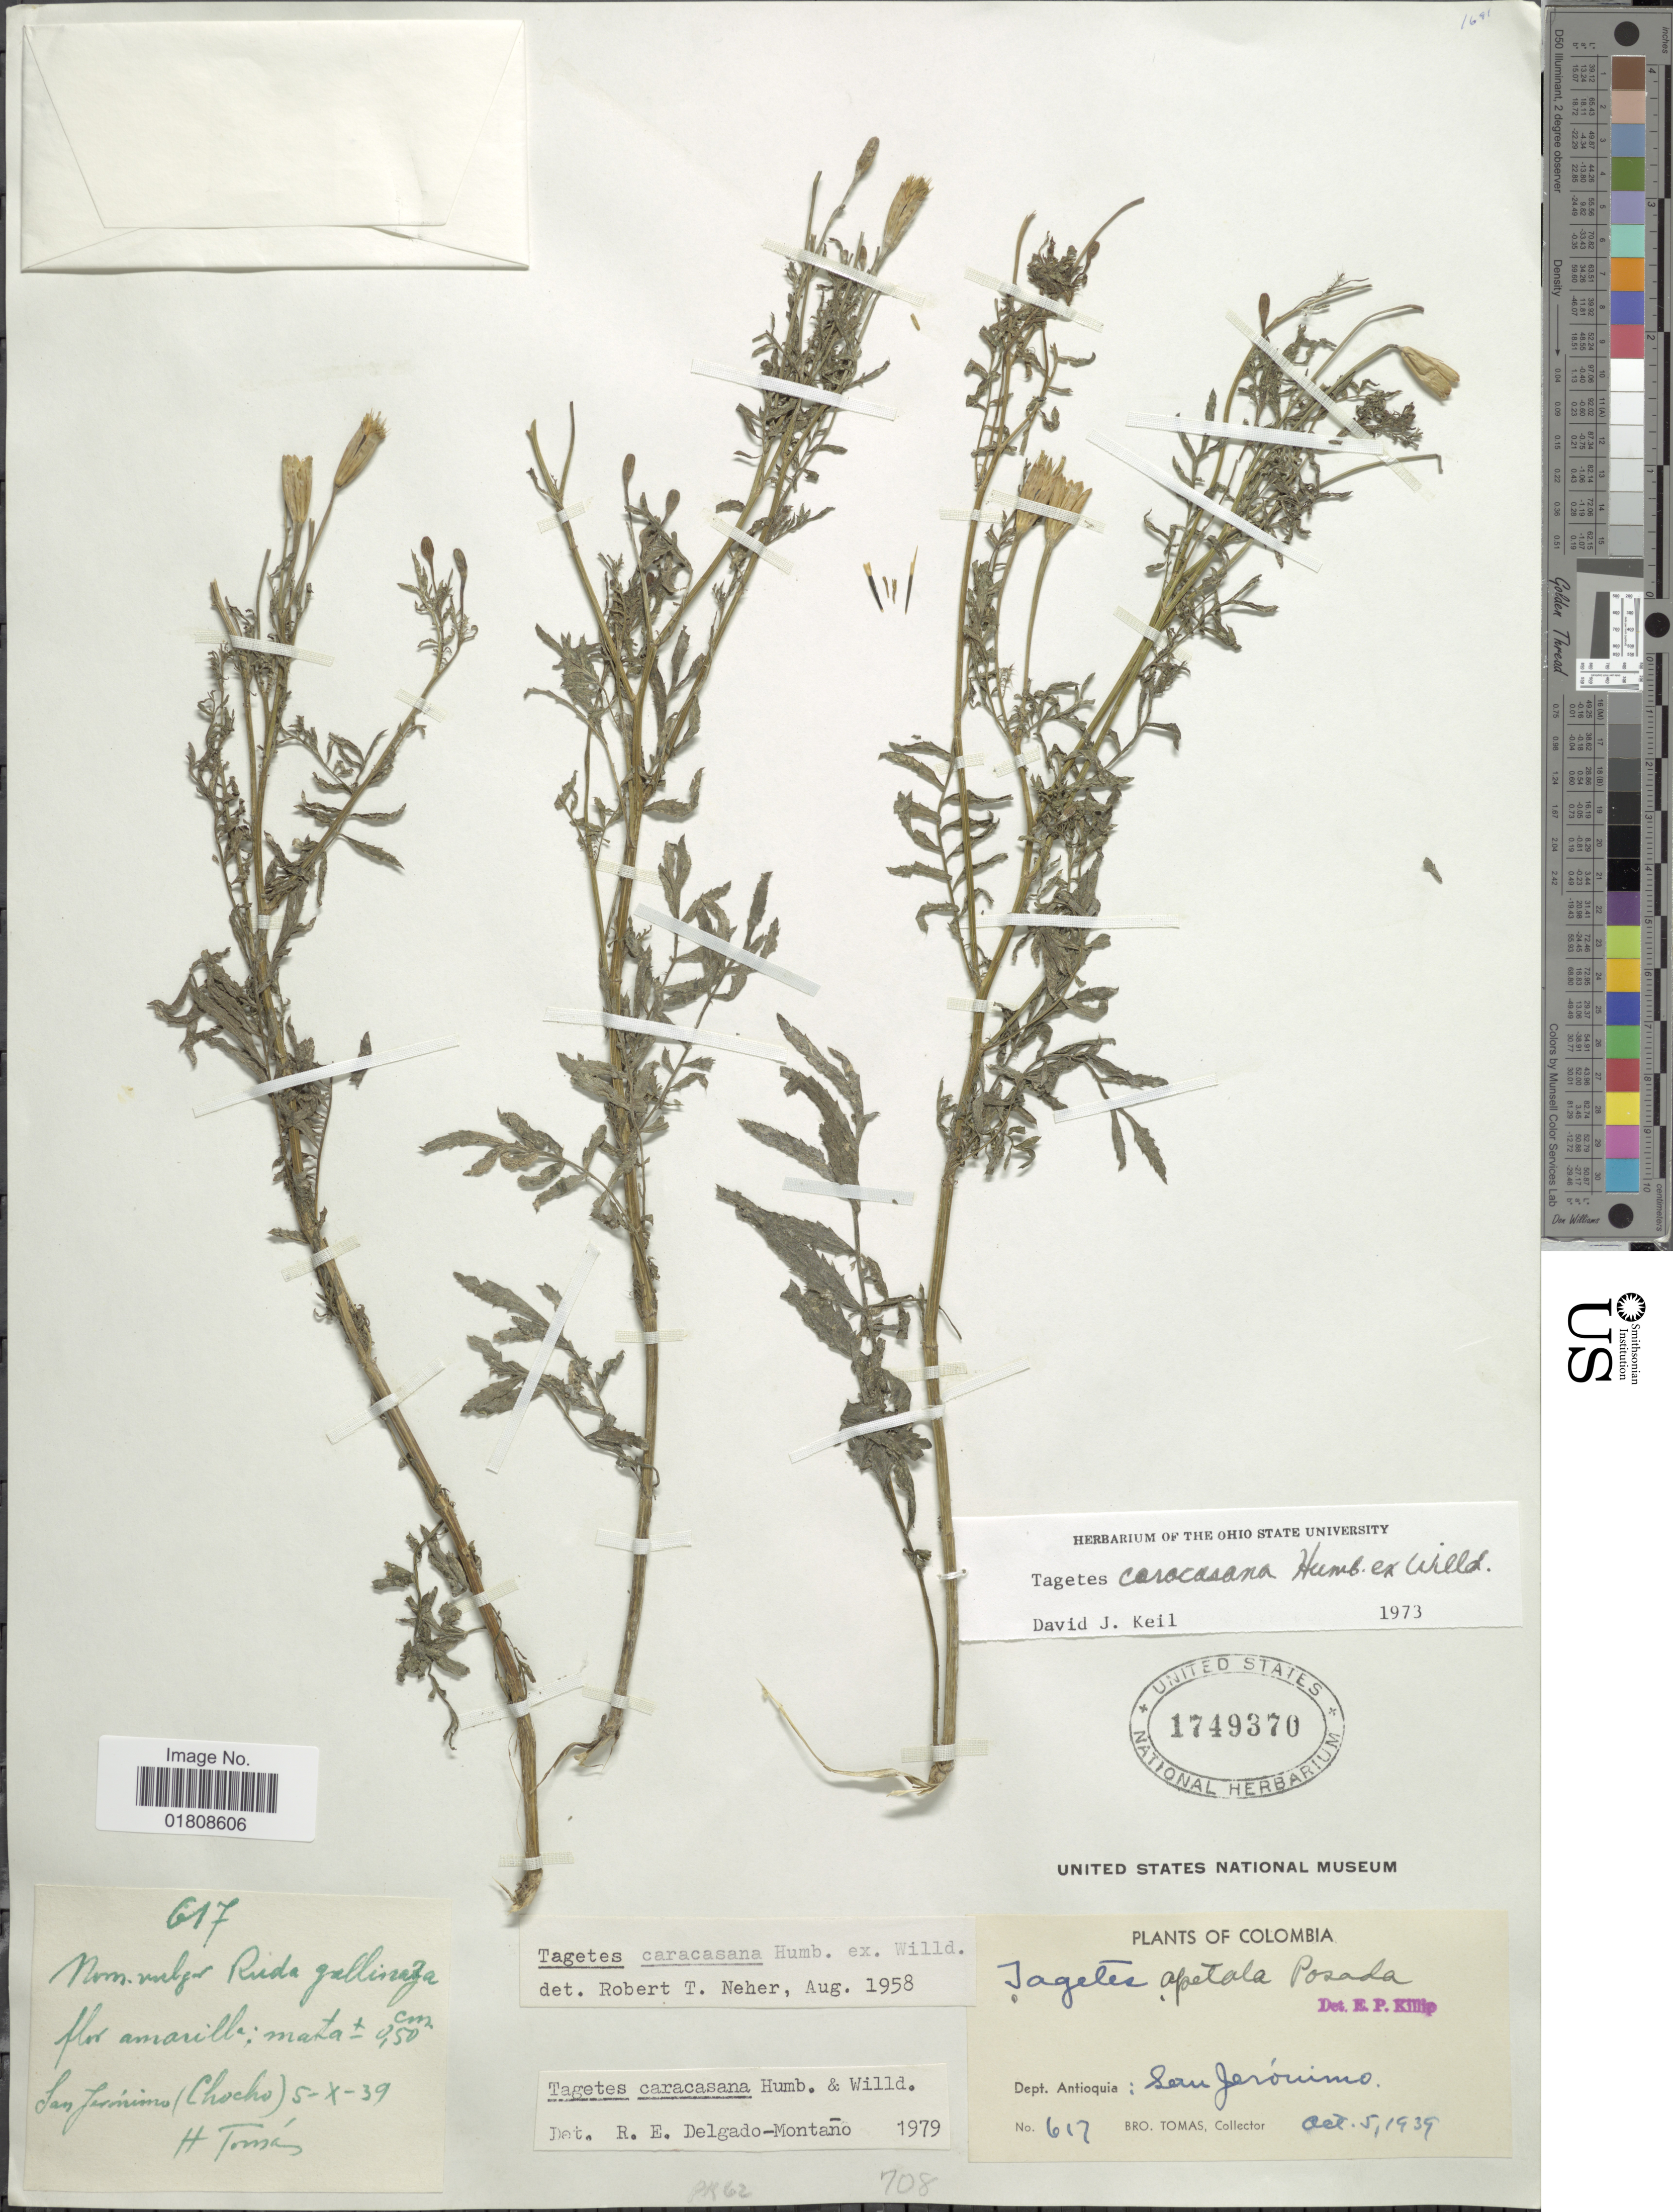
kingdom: Plantae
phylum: Tracheophyta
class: Magnoliopsida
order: Asterales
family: Asteraceae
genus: Tagetes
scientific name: Tagetes caracasana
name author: Humb. ex Willd.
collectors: B. Tomas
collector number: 617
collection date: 1939-10-05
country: Colombia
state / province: Antioquia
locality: San Jeronimo (Chocho)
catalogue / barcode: US 1749370